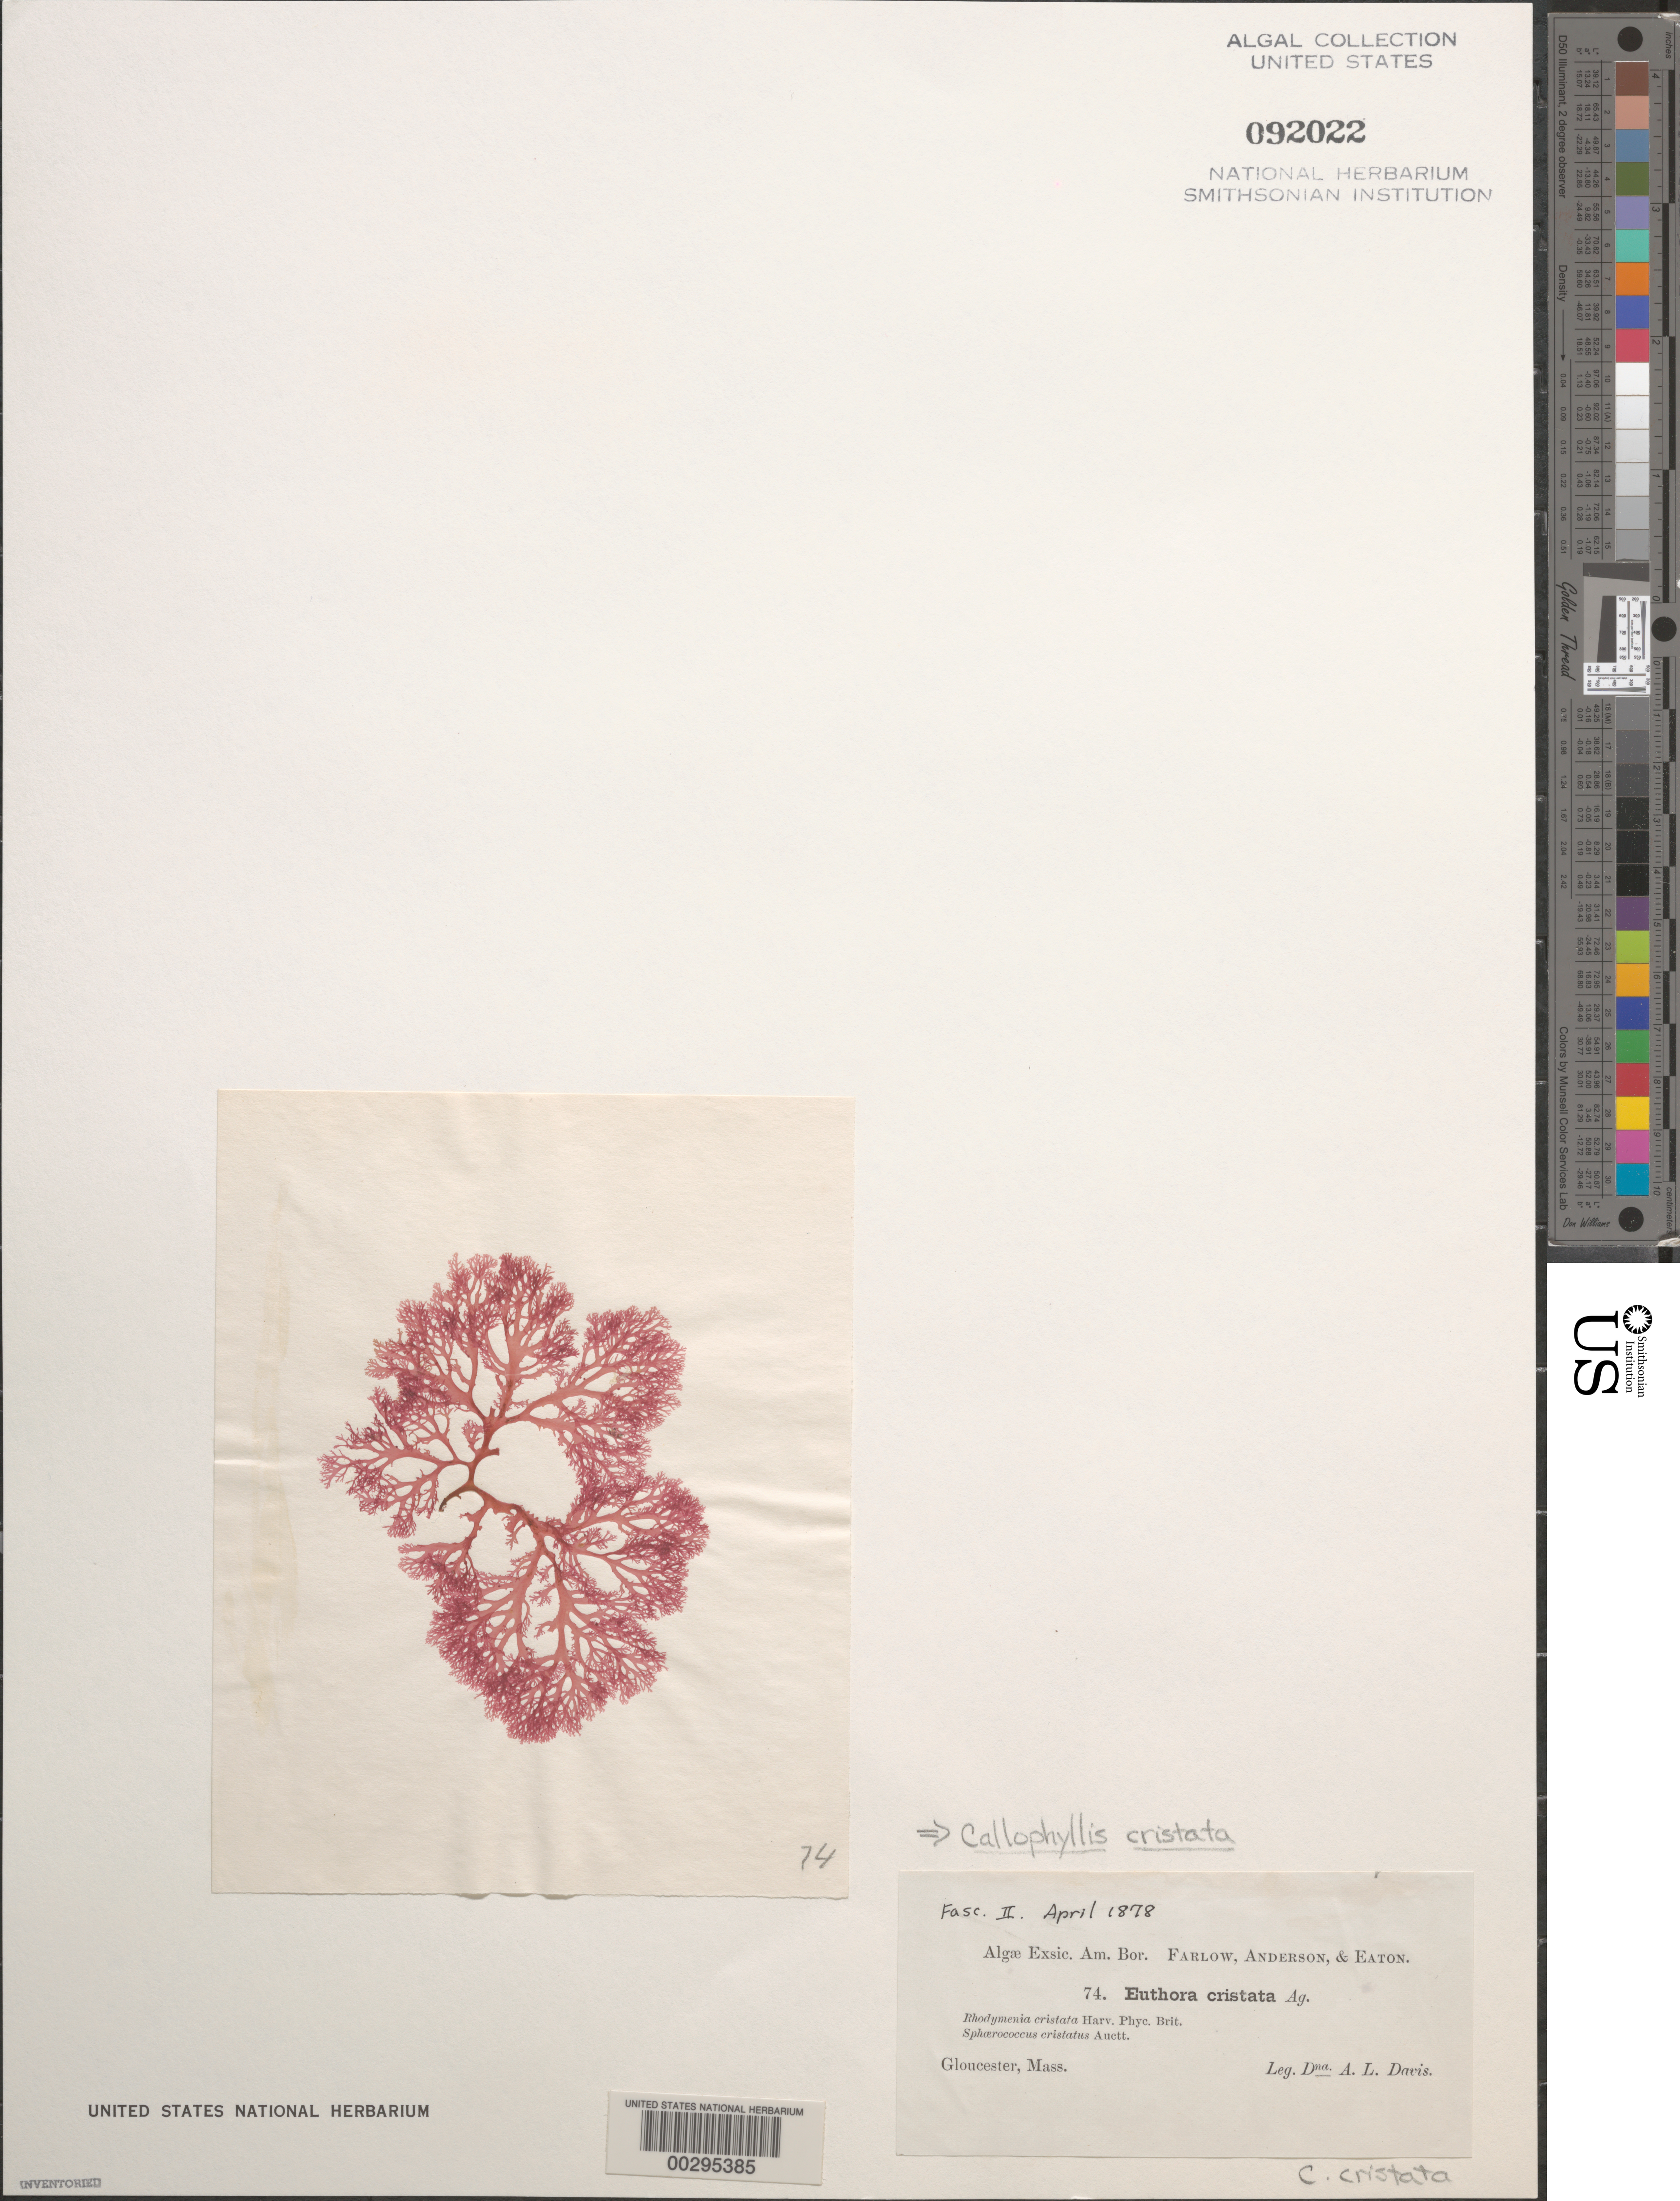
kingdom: Plantae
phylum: Rhodophyta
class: Florideophyceae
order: Gigartinales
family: Kallymeniaceae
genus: Euthora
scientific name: Euthora cristata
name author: (C. Agardh) J. Agardh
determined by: Algae name updating Project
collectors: A. Davis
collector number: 74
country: United States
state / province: Massachusetts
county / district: Essex County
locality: Gloucester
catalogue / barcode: US 92022